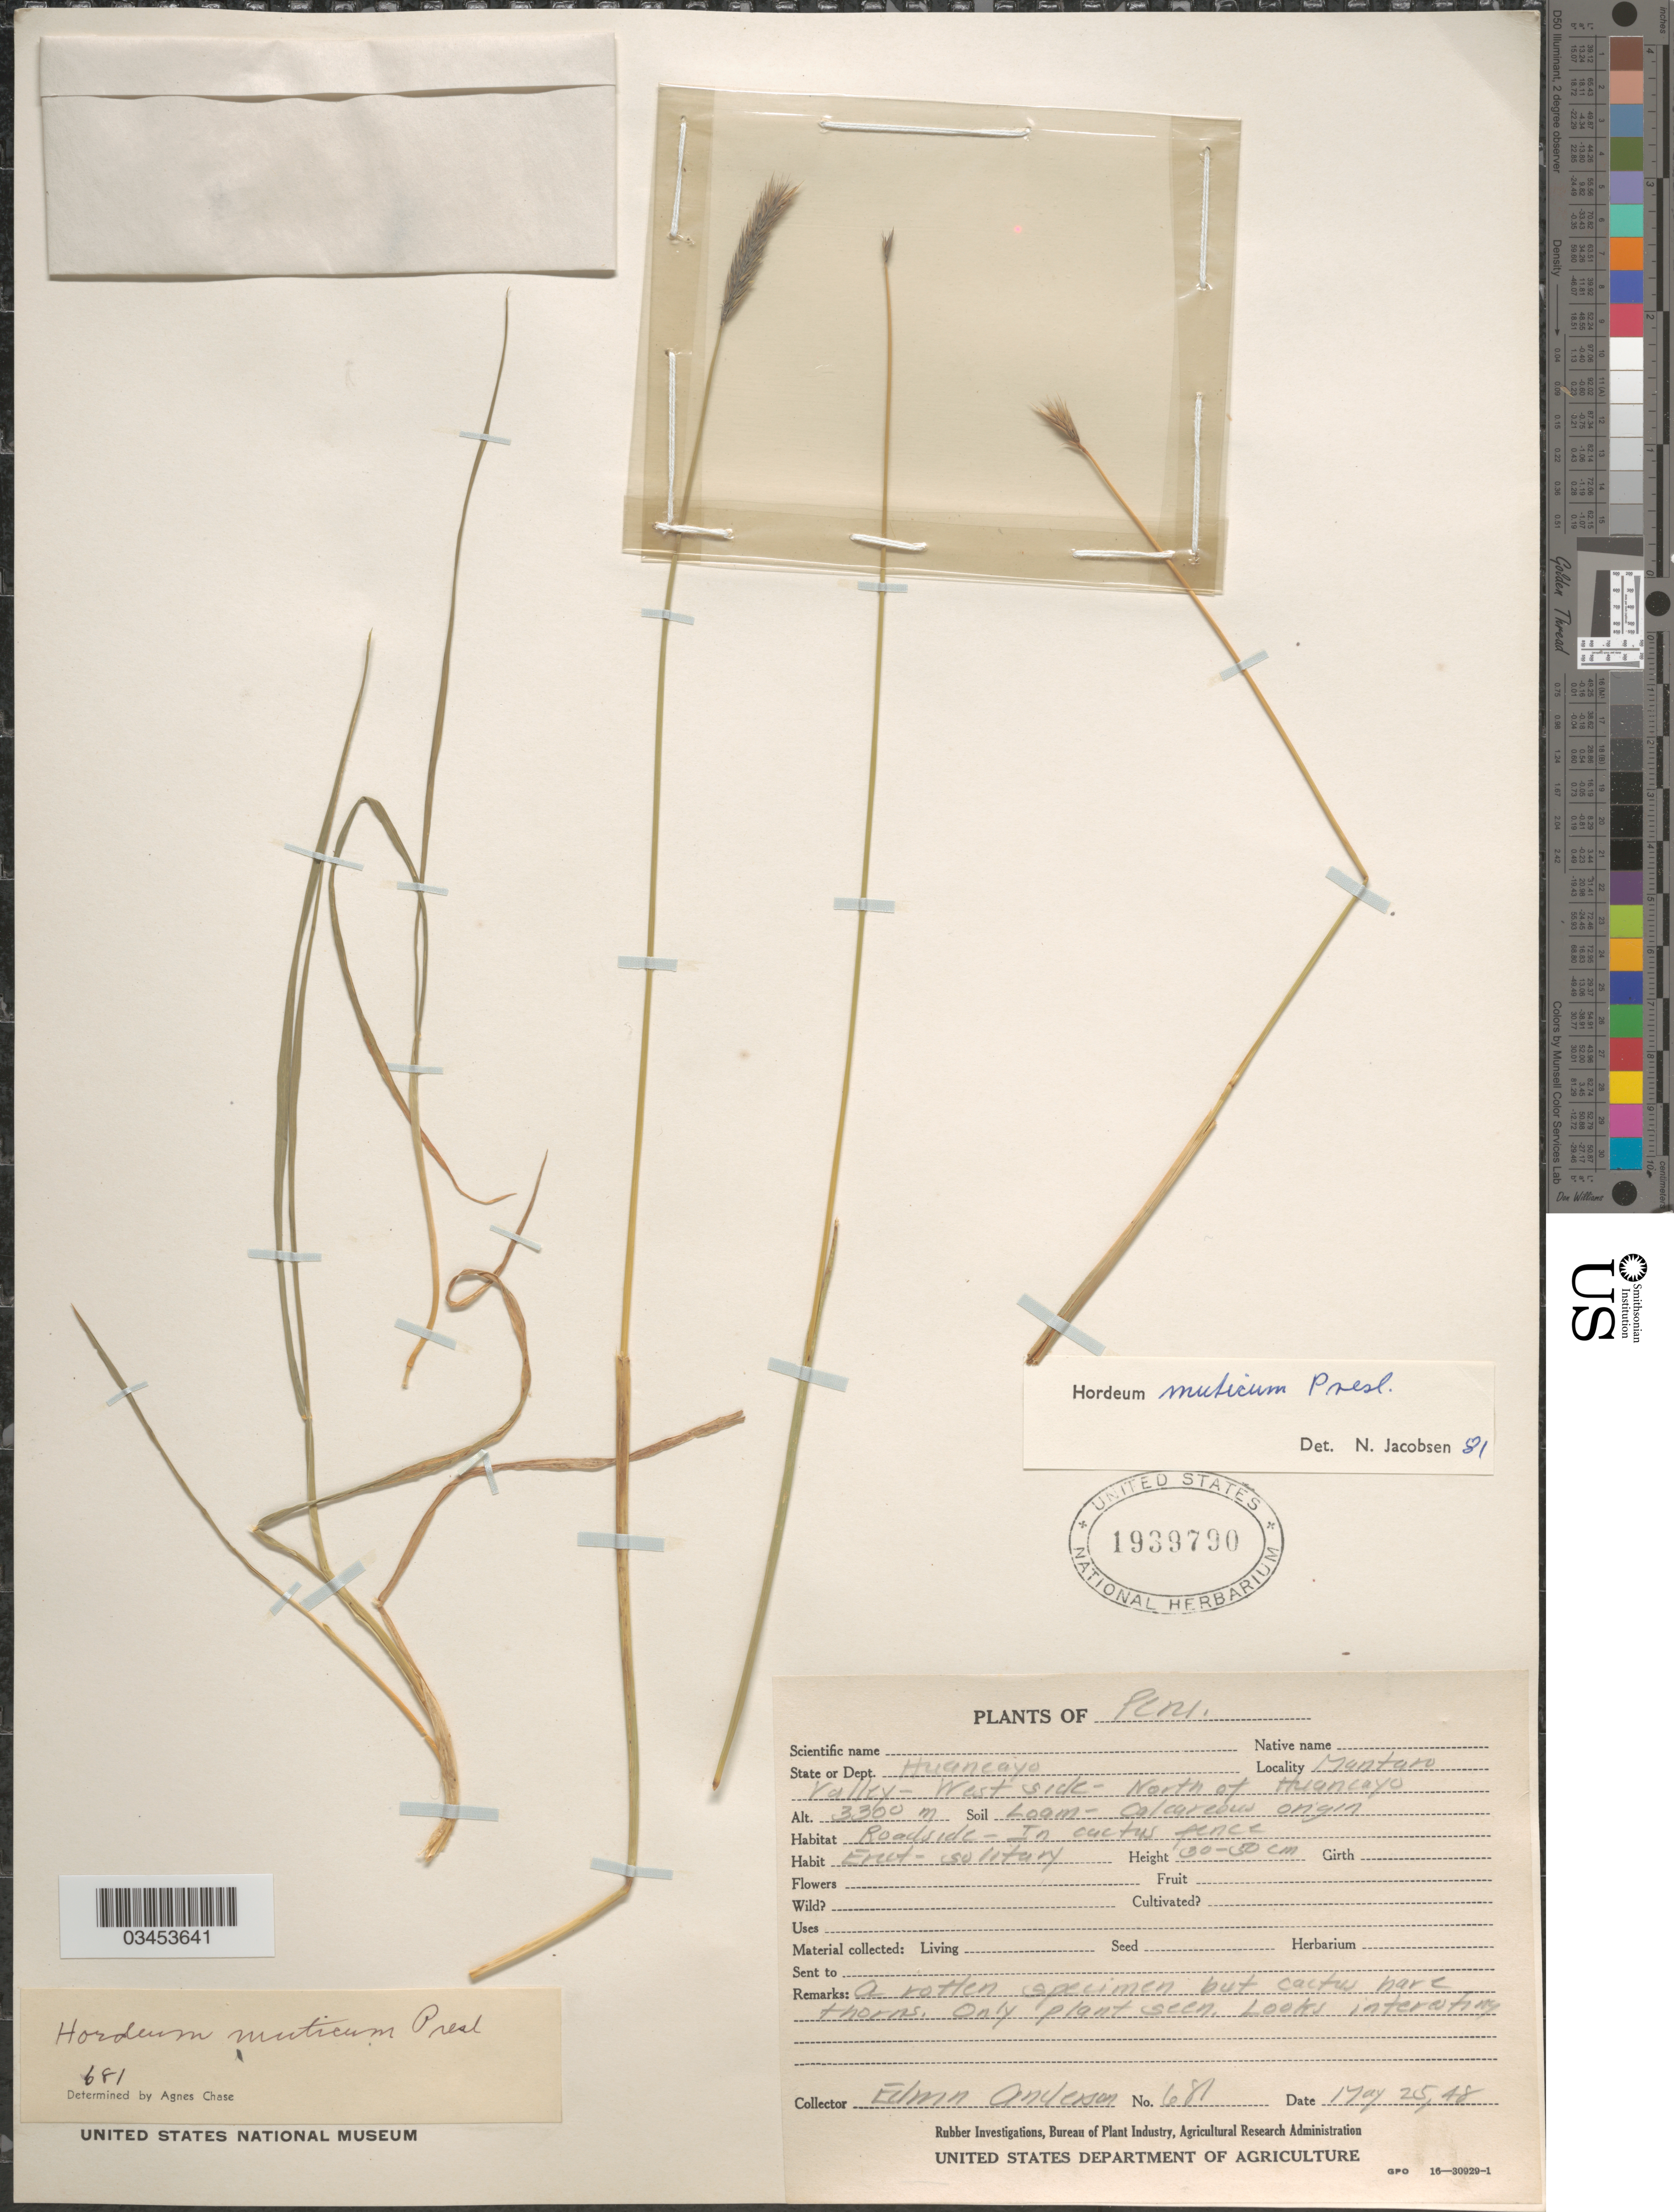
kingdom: Plantae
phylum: Tracheophyta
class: Liliopsida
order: Poales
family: Poaceae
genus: Hordeum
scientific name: Hordeum muticum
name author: J. Presl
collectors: E. Anderson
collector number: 681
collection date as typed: Transcribed d/m/y: 25/5/48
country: Peru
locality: State or Dept. Huancayo. Mantaro Valley- West side- North of Huancayo.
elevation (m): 3300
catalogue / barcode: US 1939790